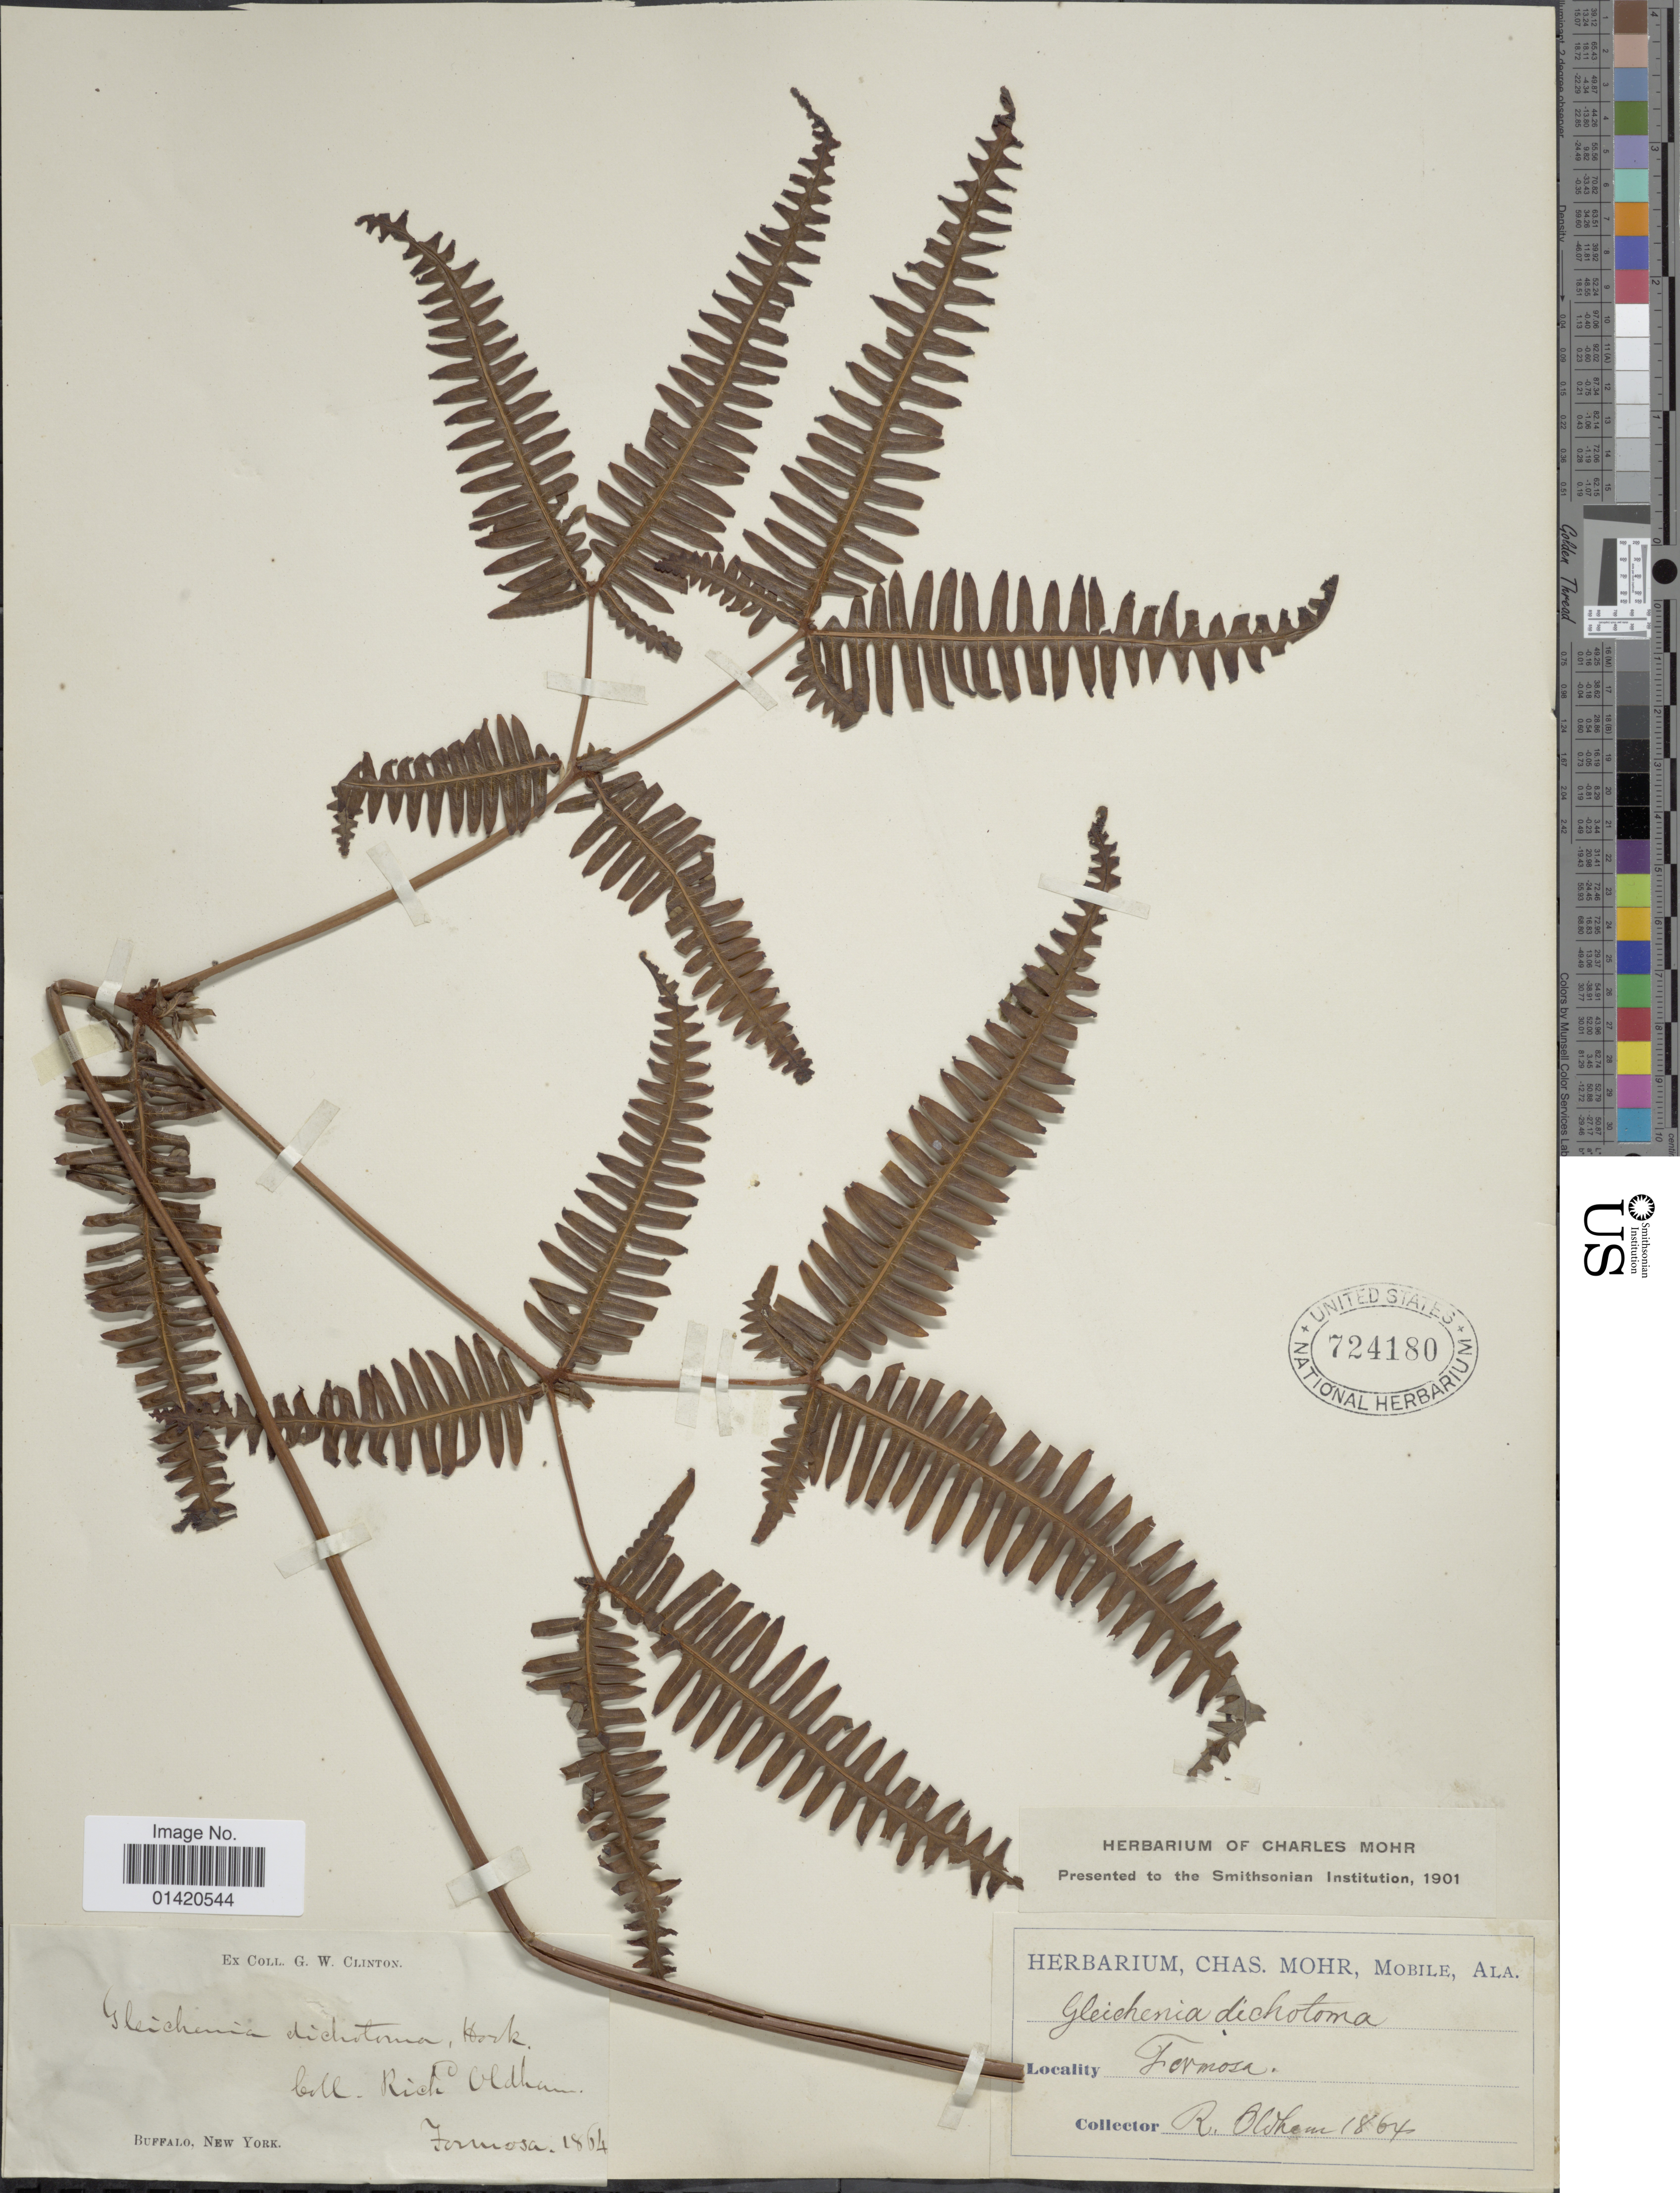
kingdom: Plantae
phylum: Tracheophyta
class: Polypodiopsida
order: Gleicheniales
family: Gleicheniaceae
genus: Dicranopteris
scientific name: Dicranopteris linearis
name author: (Burm. f.) Underw.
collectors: R. Oldham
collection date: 1864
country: Taiwan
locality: Formosa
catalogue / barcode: US 724180